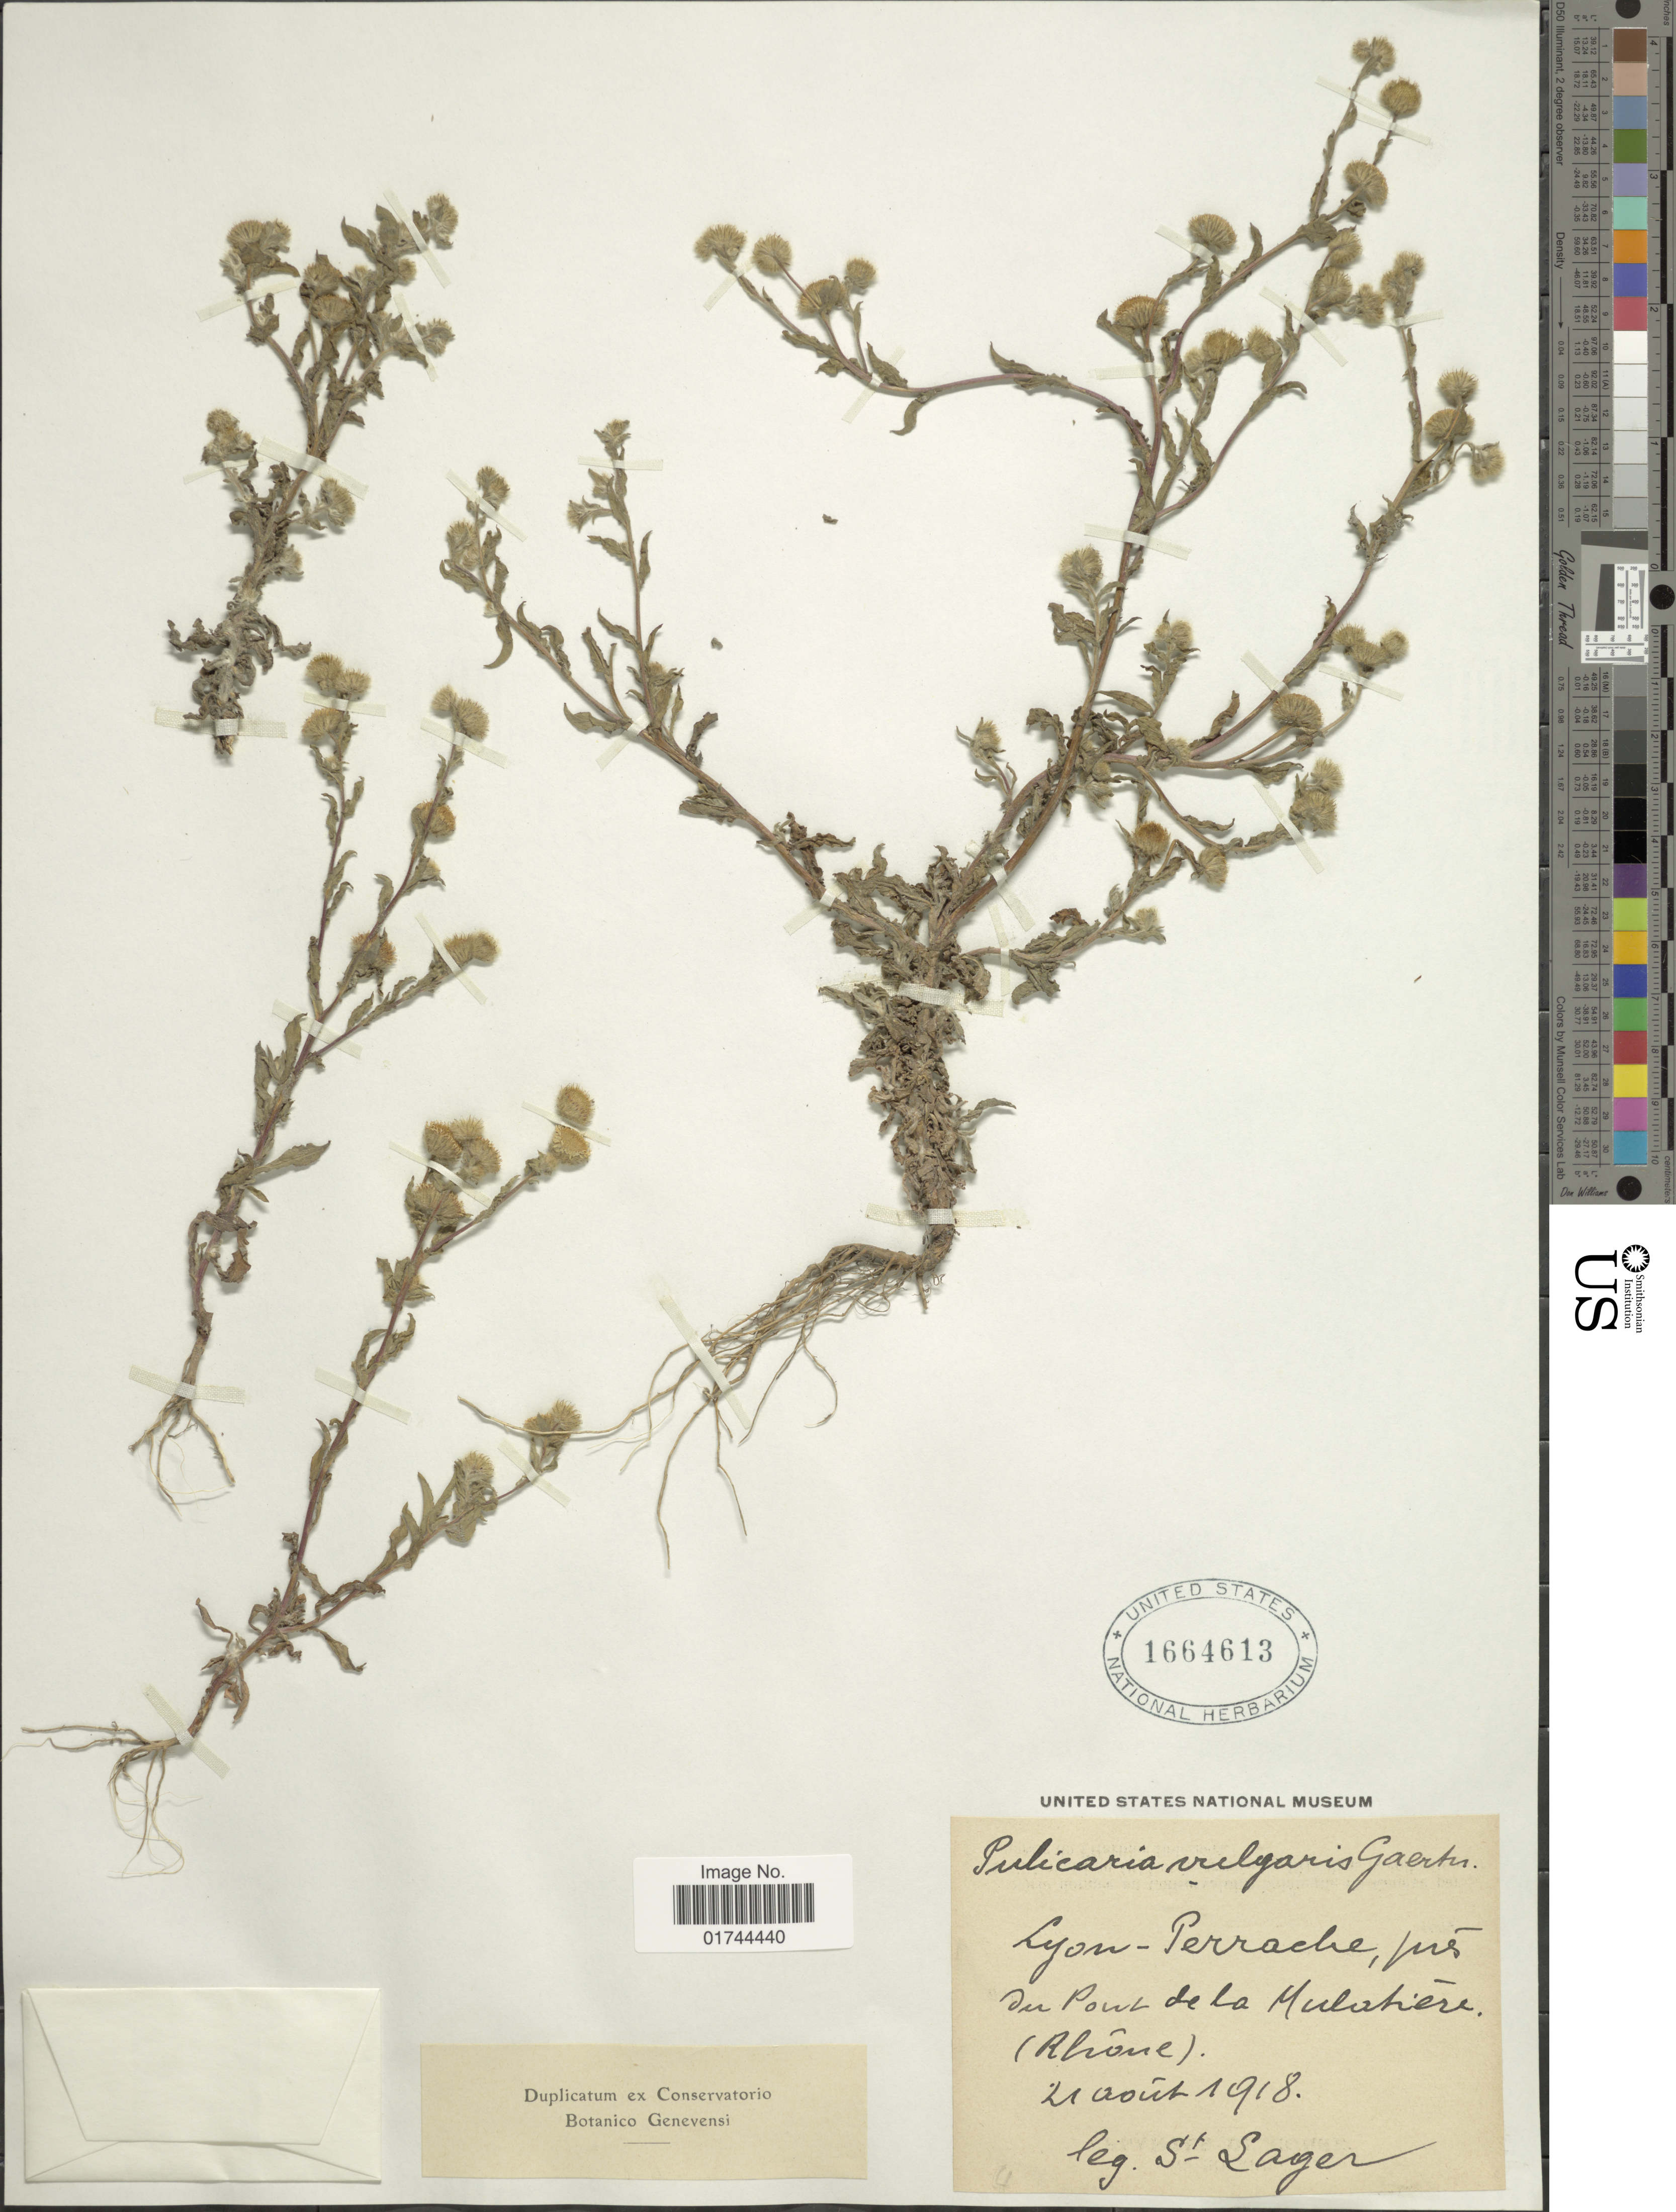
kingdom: Plantae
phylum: Tracheophyta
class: Magnoliopsida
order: Asterales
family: Asteraceae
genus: Pulicaria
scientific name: Pulicaria vulgaris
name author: Gaertn.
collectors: S. Sager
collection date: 1918-08-21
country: France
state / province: Auvergne-Rhône-Alpes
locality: In Pout de la Mulohiere (Alione)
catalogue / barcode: US 1664613